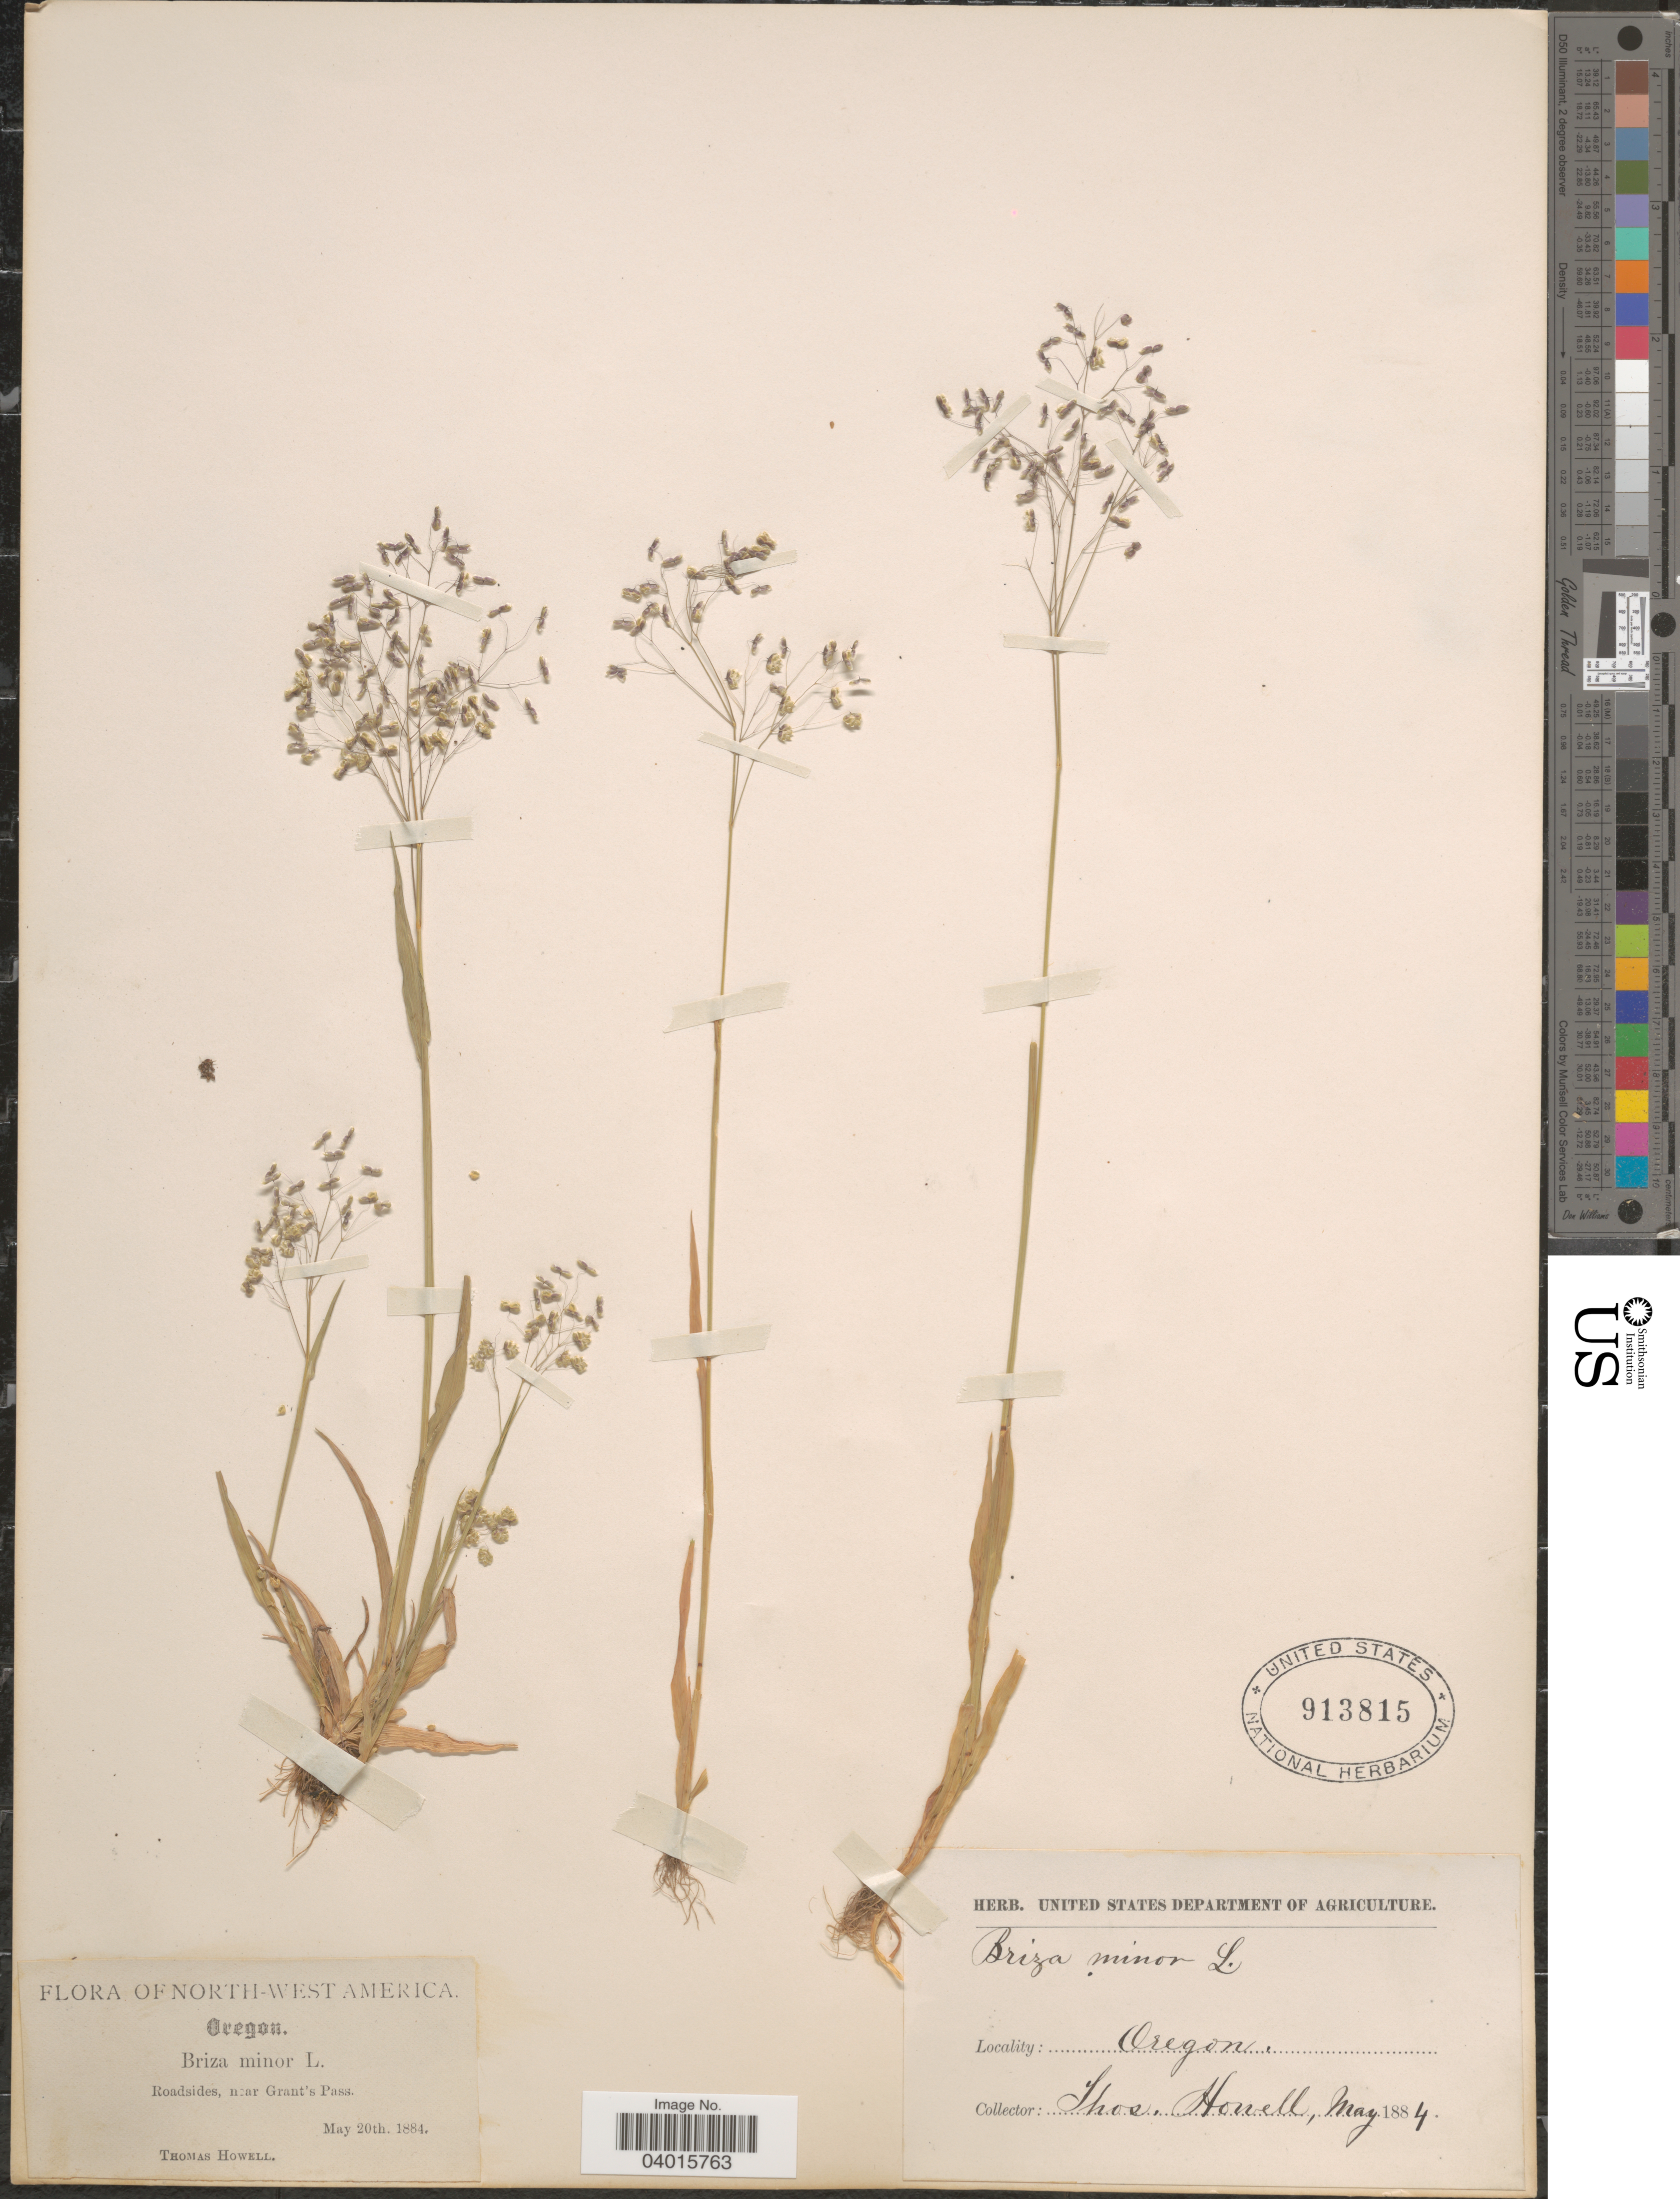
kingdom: Plantae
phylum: Tracheophyta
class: Liliopsida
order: Poales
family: Poaceae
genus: Briza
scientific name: Briza minor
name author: L.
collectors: T. Howell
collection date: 1884-05-20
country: United States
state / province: Oregon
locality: North-West America. Roadsides, near Grant's Pass.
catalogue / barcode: US 913815